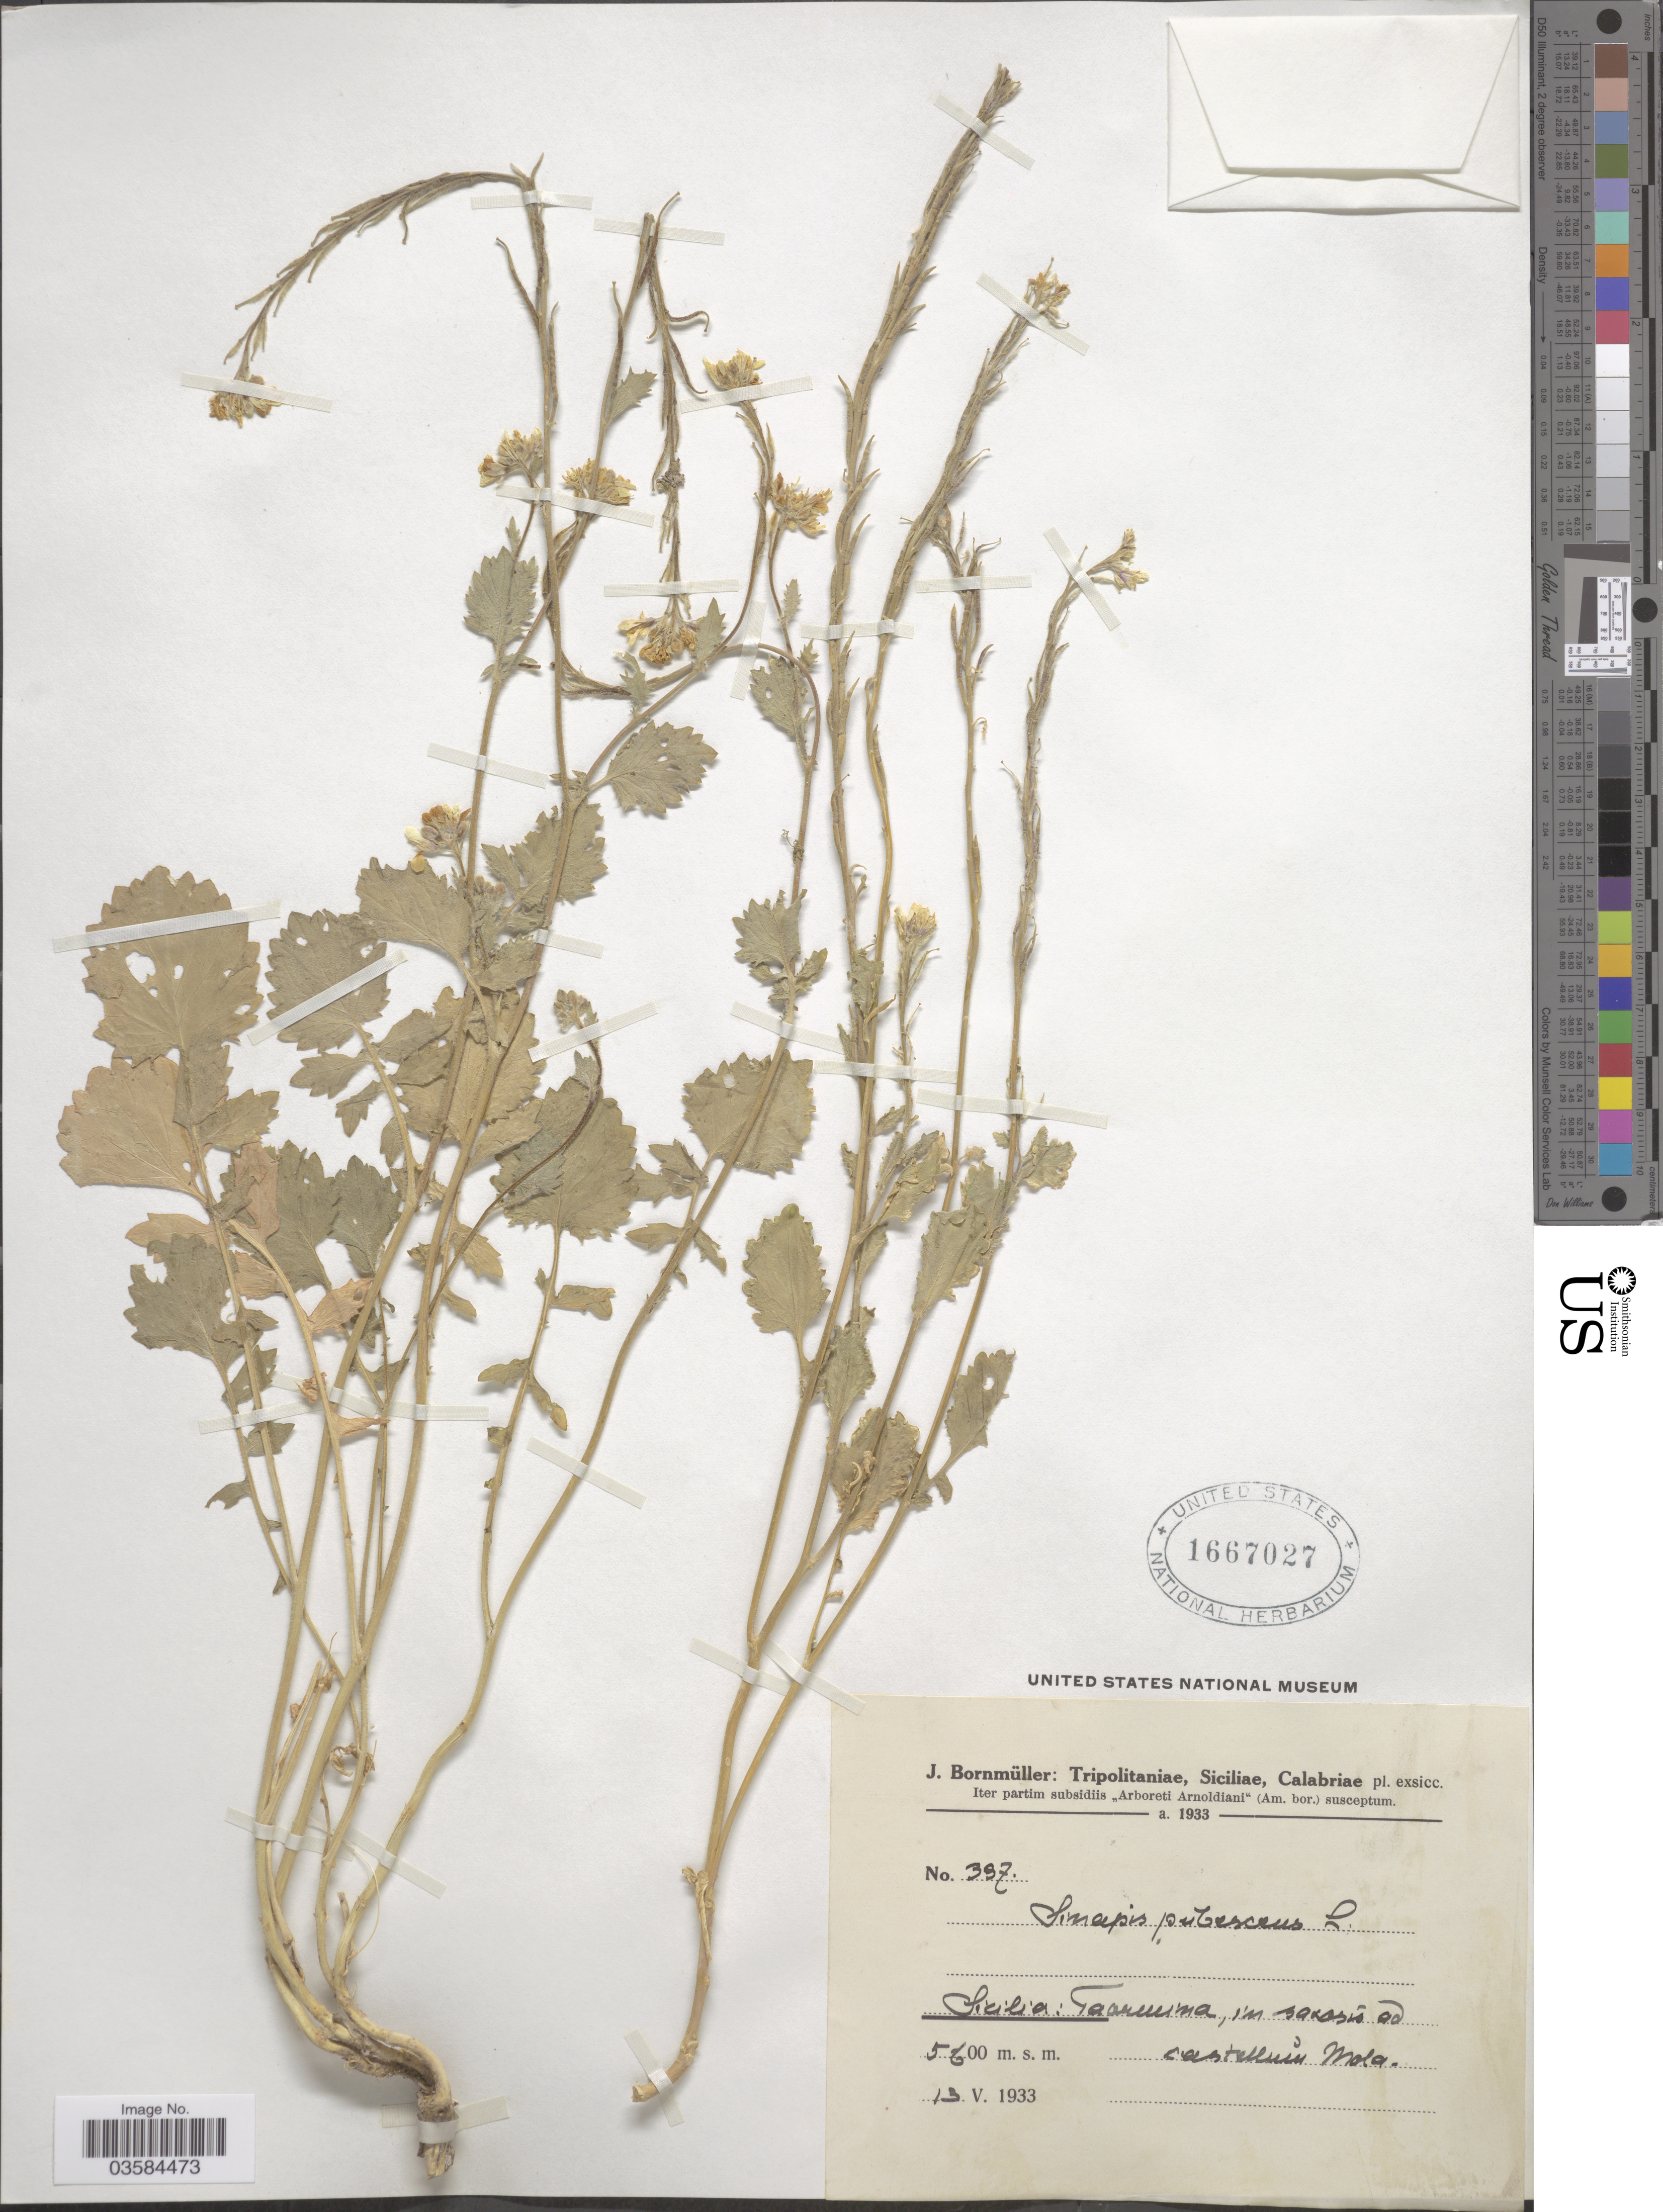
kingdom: Plantae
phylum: Tracheophyta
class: Magnoliopsida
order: Brassicales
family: Brassicaceae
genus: Sinapis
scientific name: Sinapis pubescens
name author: L.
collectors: J. Bornmüller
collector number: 397*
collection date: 1933-05-13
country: Italy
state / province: Siciliana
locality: Sicilia: Toanuina in saxasis ad castelluin Mola. [interpreted]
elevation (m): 500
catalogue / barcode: US 1667027